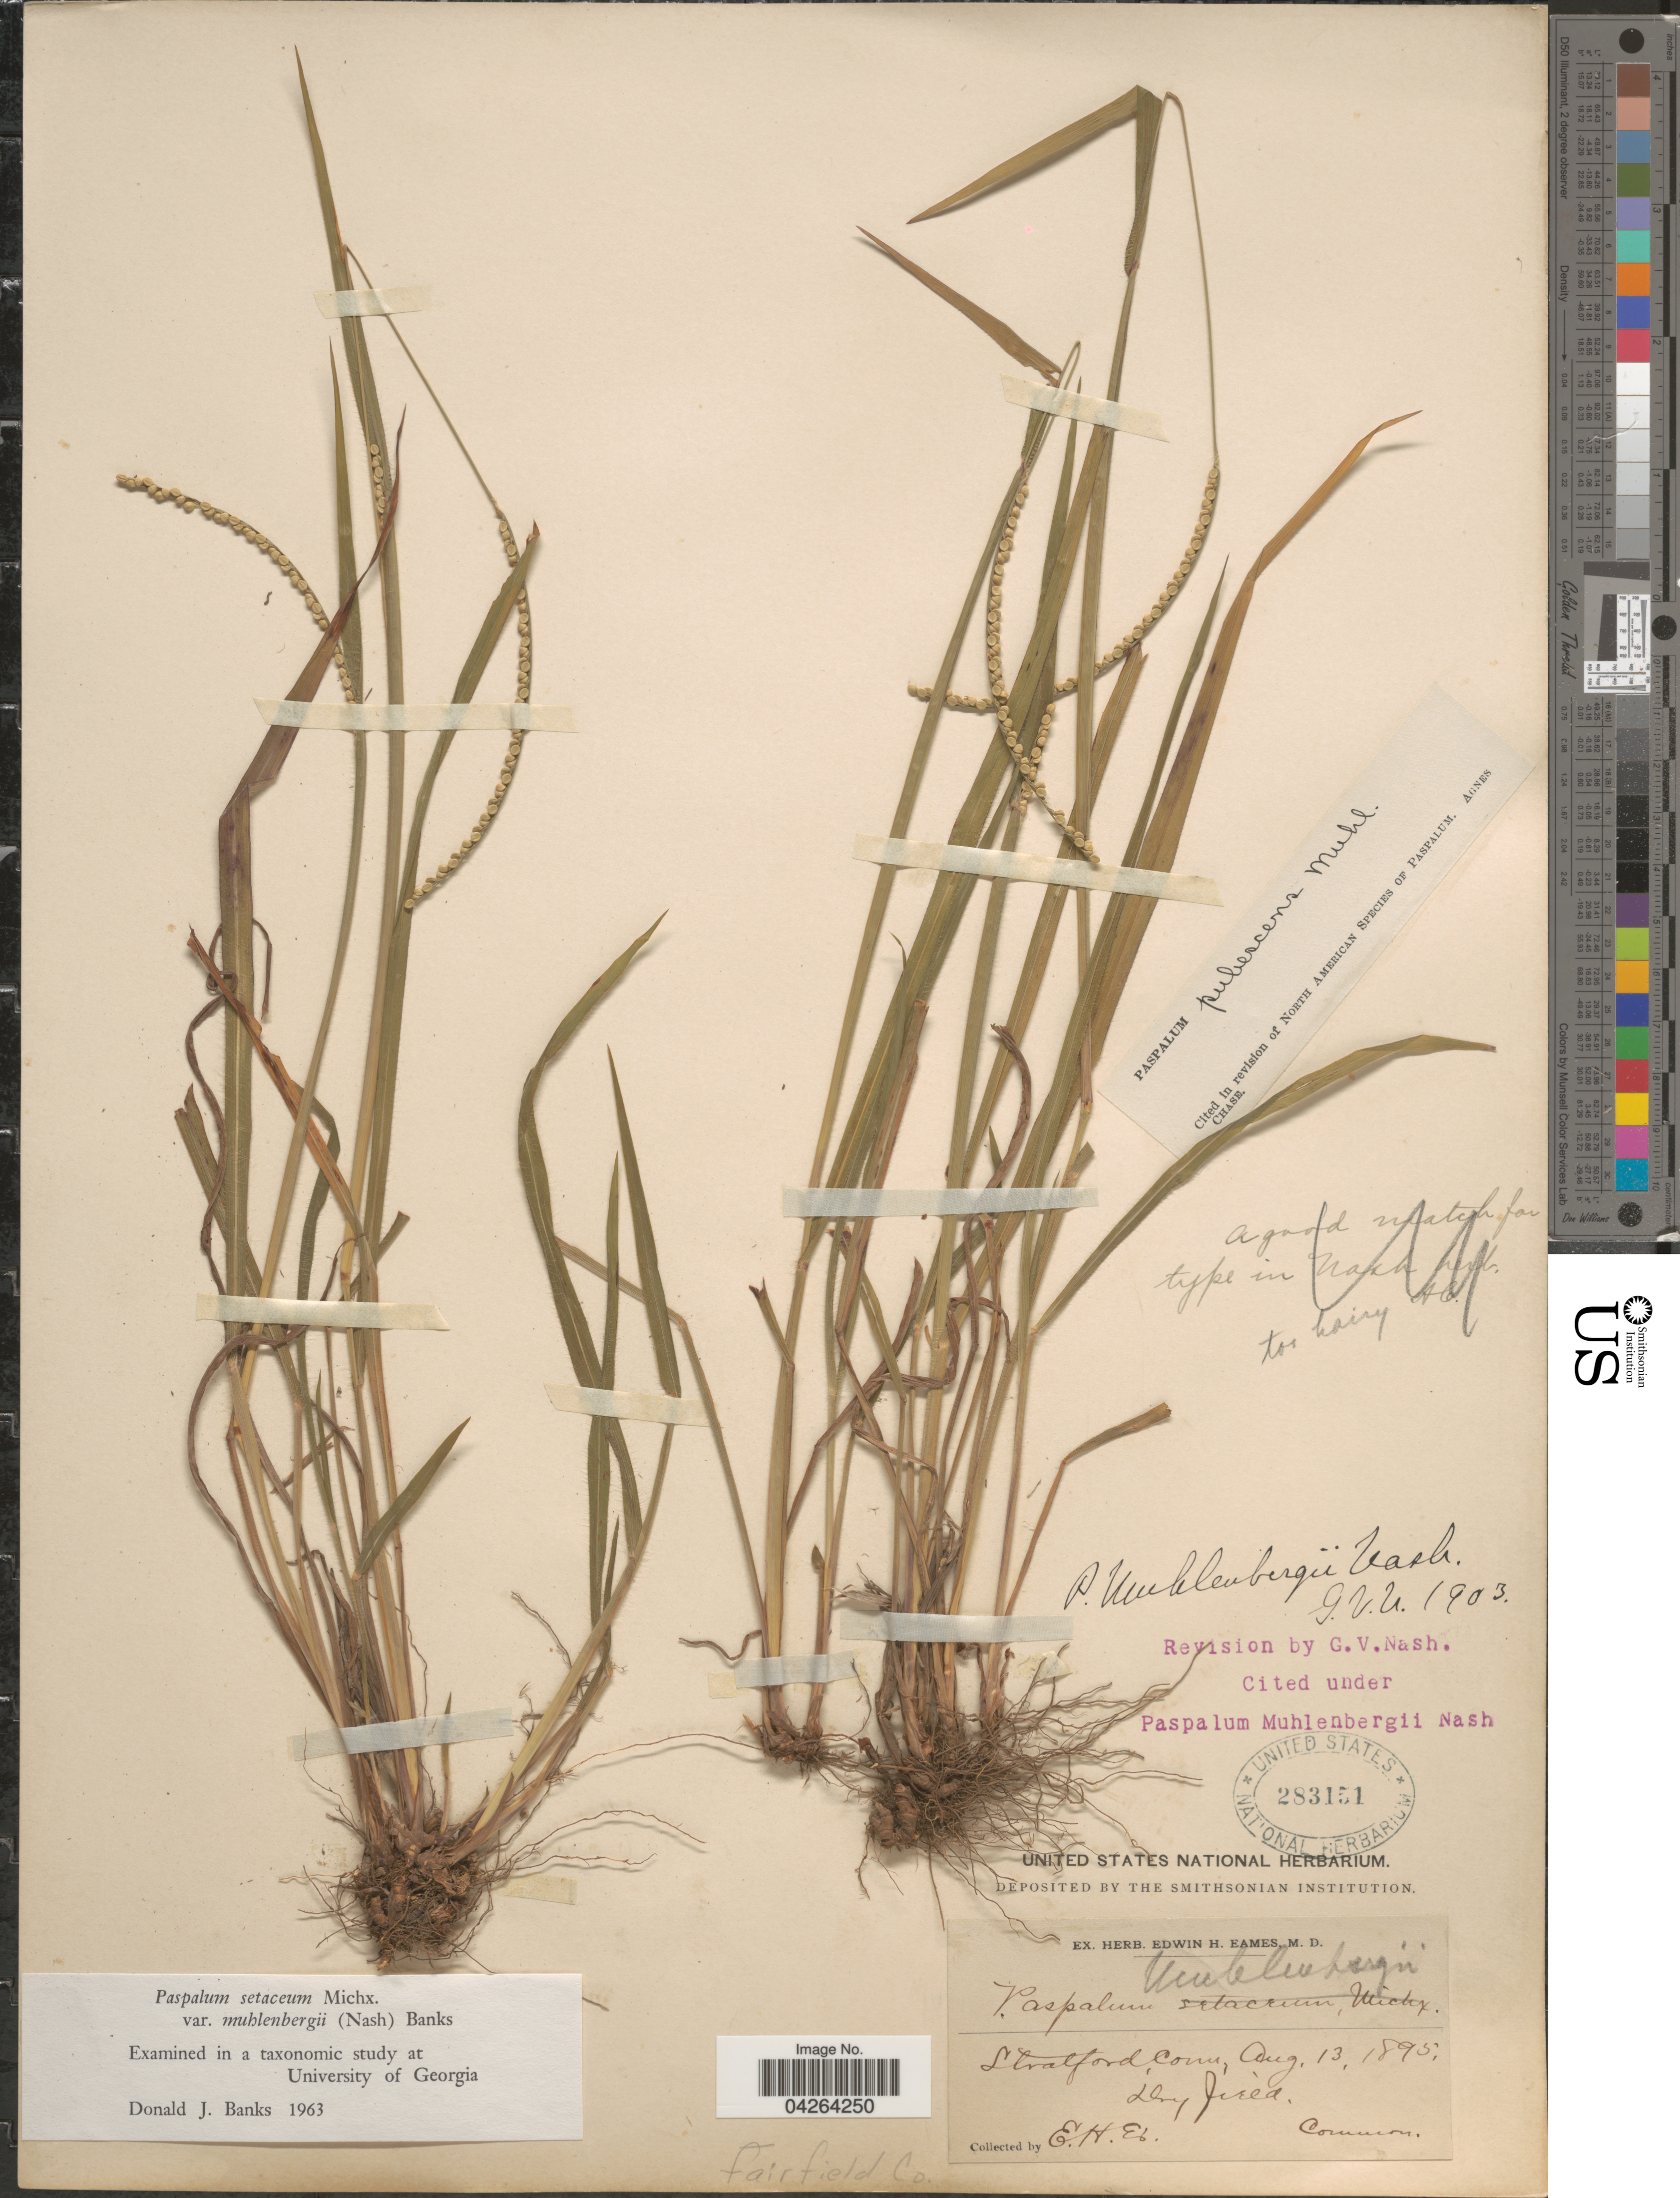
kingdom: Plantae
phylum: Tracheophyta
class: Liliopsida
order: Poales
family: Poaceae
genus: Paspalum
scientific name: Paspalum setaceum var. muhlenbergii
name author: (Nash) D.J. Banks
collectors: E. H. Eames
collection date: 1895-08-13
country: United States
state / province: Connecticut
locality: Stratford. Fairfield Co.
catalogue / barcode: US 283151